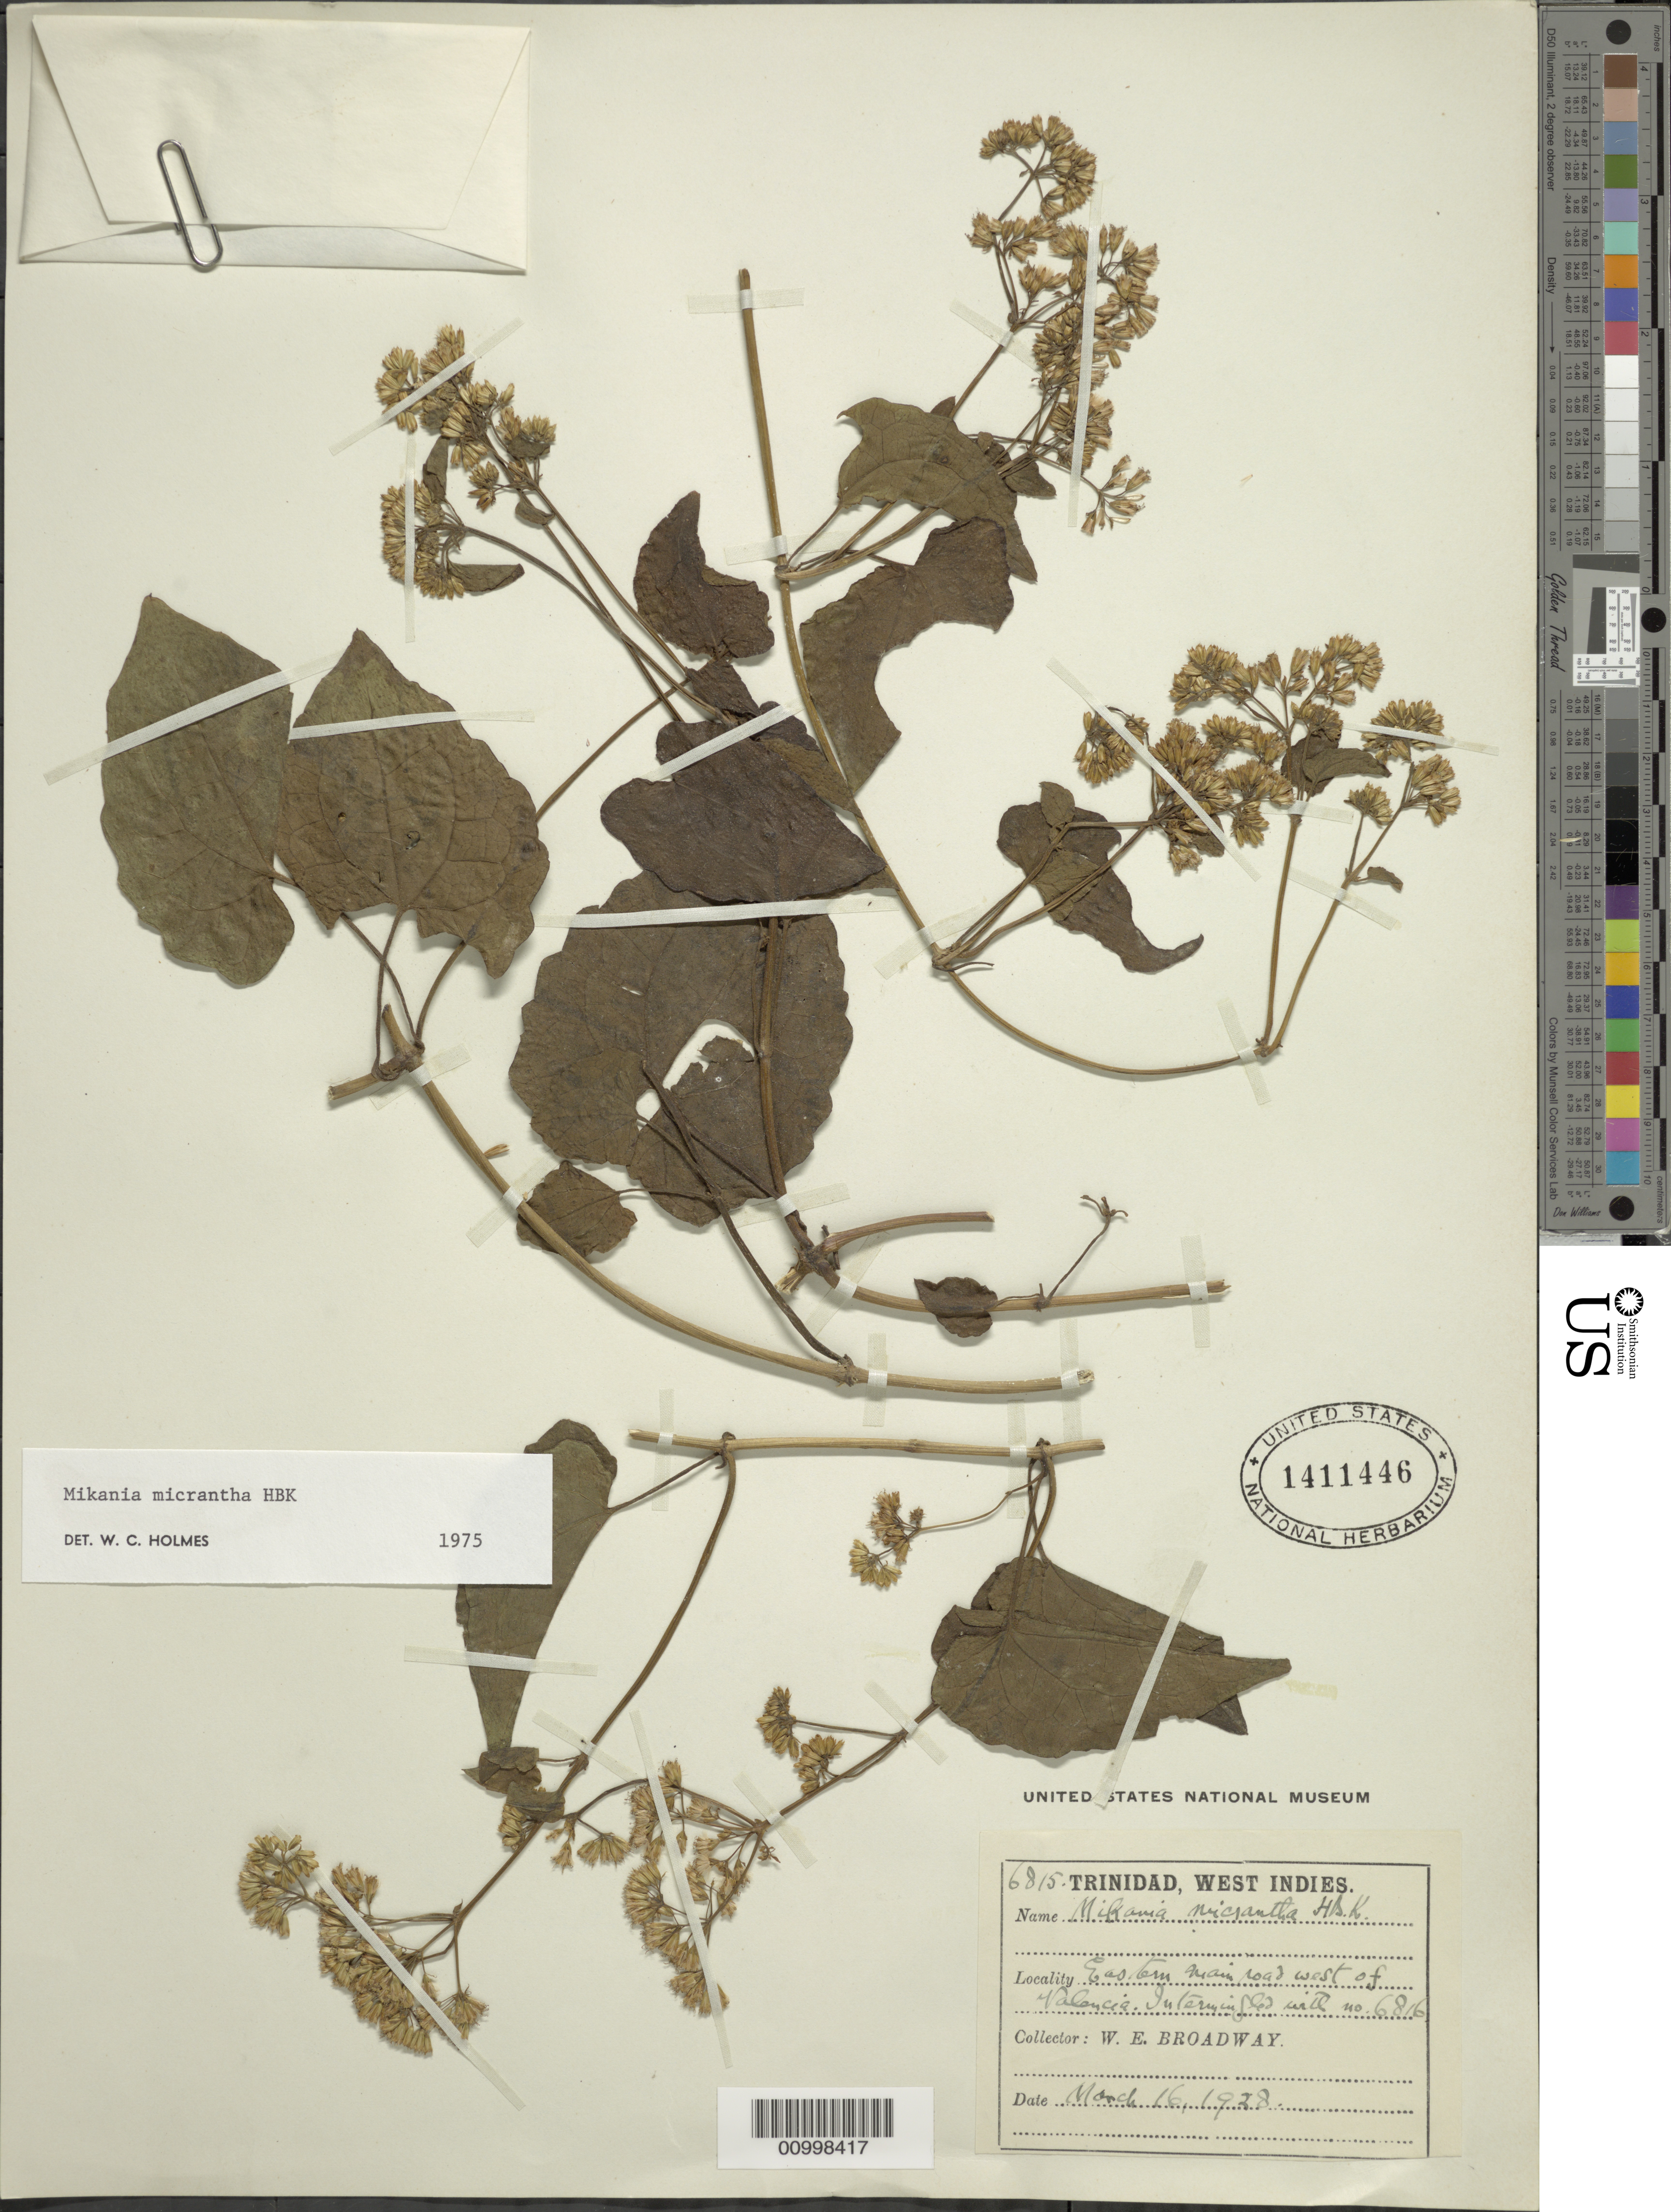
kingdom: Plantae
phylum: Tracheophyta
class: Magnoliopsida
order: Asterales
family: Asteraceae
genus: Mikania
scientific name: Mikania micrantha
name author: Kunth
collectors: W. E. Broadway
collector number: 6815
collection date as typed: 16 Mar 1928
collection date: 1928-03-16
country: Trinidad and Tobago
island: Trinidad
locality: Eastern main road west of Valencia.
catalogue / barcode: US 1411446